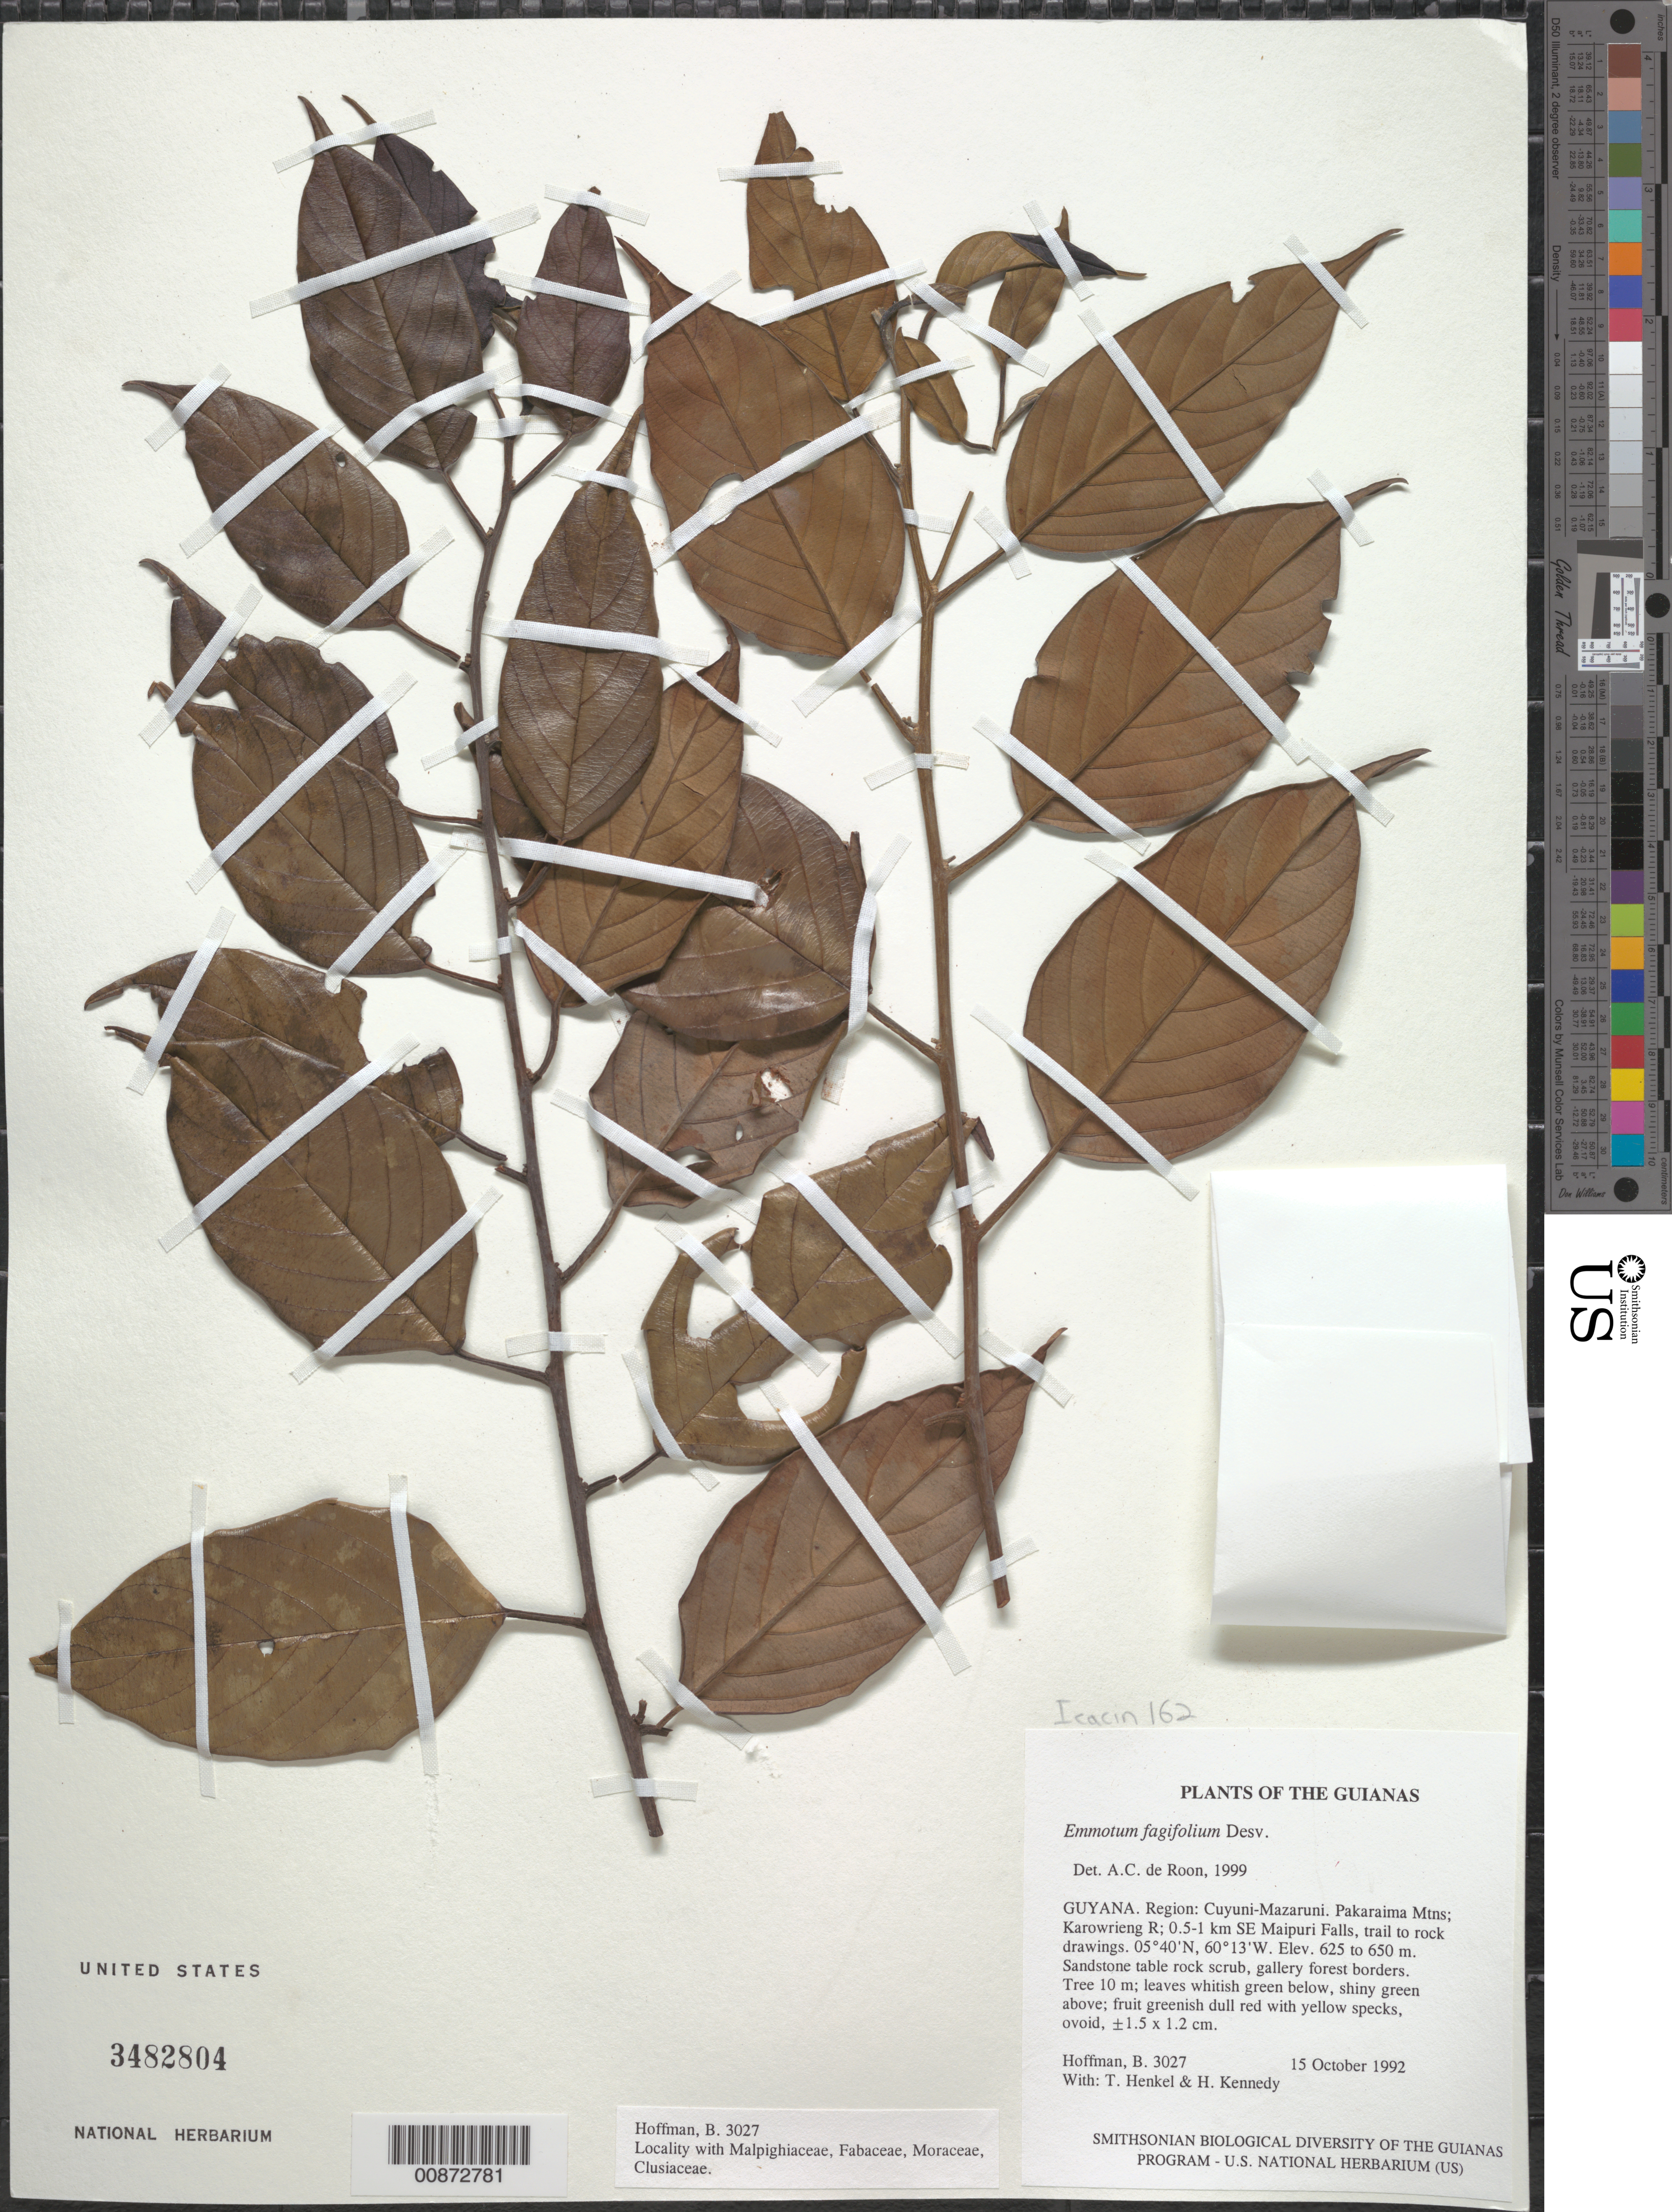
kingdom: Plantae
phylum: Tracheophyta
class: Magnoliopsida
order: Metteniusales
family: Metteniusaceae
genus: Emmotum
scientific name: Emmotum fagifolium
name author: Desv. ex Ham.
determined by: de Roon, A. C.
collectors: B. Hoffman, T. Henkel & H. Kennedy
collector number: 3027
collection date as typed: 15 October 1992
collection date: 1992-10-15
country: Guyana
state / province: Cuyuni-Mazaruni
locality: Pakaraima Mountains; Karowrieng River; 0.5-1 km SE of Maipuri Falls, trail to rock drawings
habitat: Sandstone table rock scrub, gallery forest borders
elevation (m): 625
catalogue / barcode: US 3482804